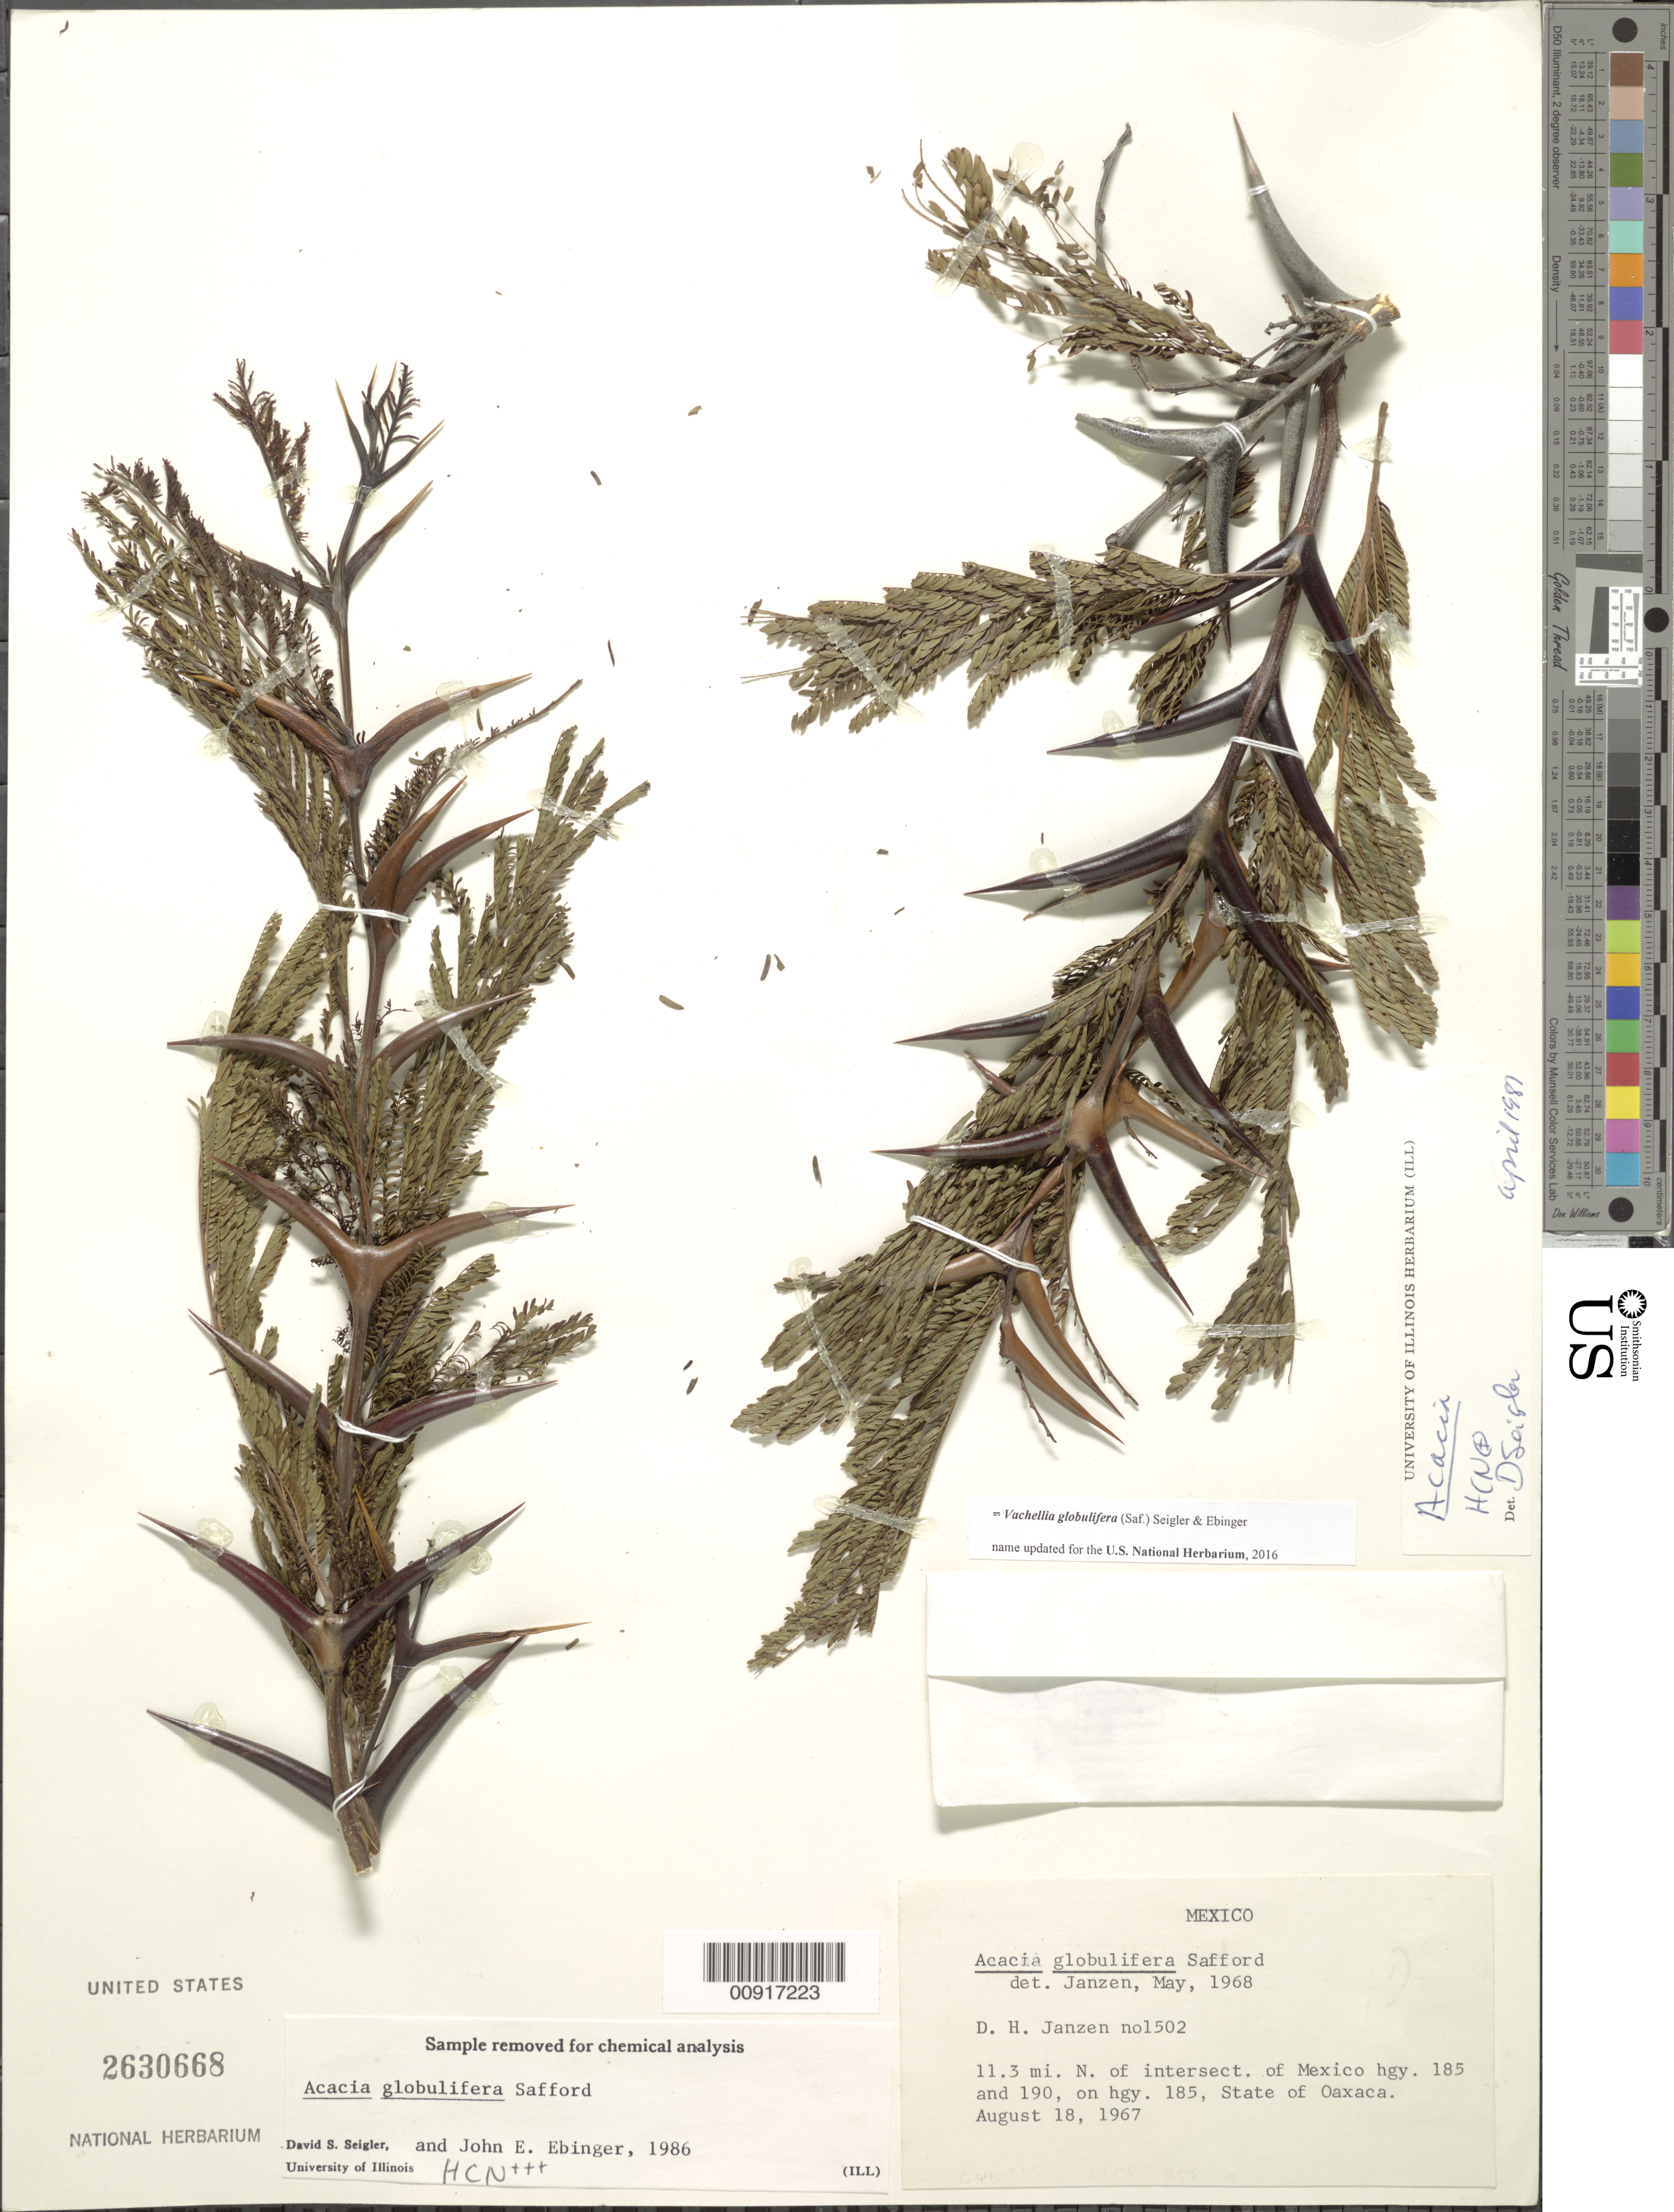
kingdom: Plantae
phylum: Tracheophyta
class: Magnoliopsida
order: Fabales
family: Fabaceae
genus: Vachellia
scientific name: Vachellia globulifera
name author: (Saff.) Seigler & Ebinger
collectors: D. Janzen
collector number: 1502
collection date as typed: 18 Aug 1967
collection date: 1967-08-18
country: Mexico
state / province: Oaxaca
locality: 11.3 mi. N of intersect. of Mexico hwy 185 and 190, on hyw 185, State of Oaxaca.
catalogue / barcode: US 2630668